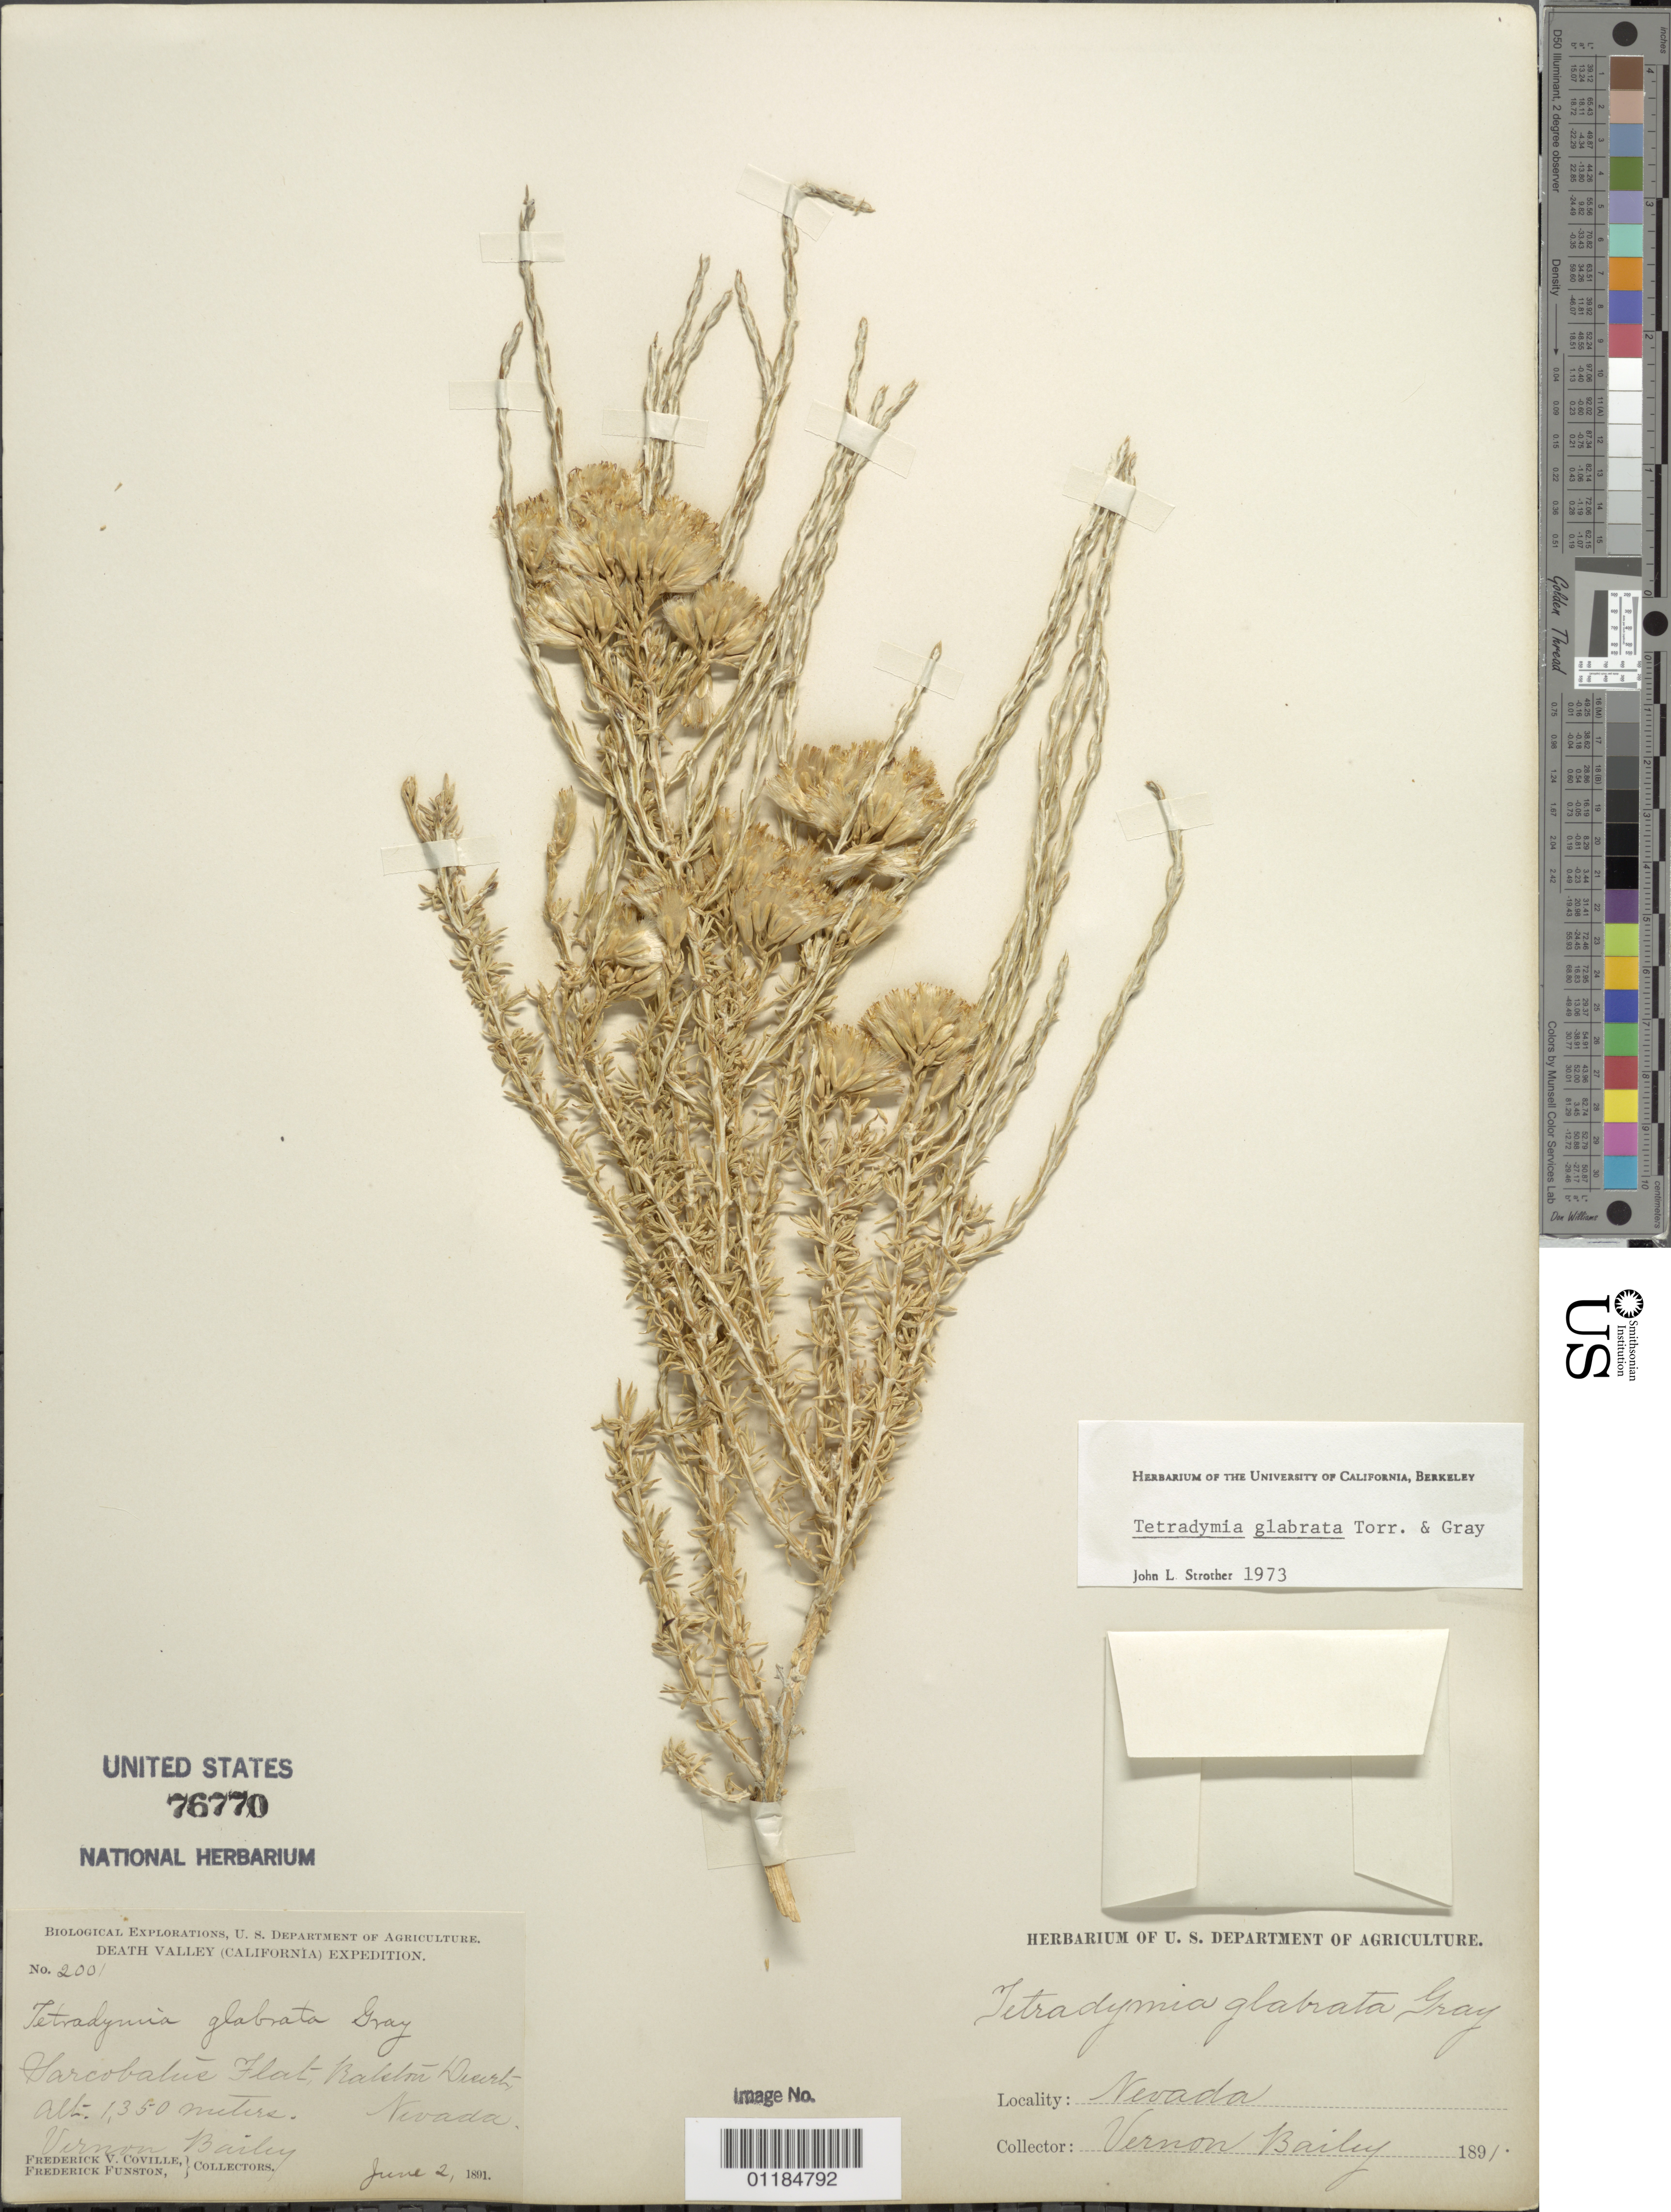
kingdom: Plantae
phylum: Tracheophyta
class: Magnoliopsida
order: Asterales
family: Asteraceae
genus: Tetradymia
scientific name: Tetradymia glabrata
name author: Torr. & A. Gray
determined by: Strother, J. L., (UC), University of California Berkeley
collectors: V. O. Bailey, F. V. Coville & F. Funston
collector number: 2001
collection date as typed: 02 Jun 1891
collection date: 1891-06-02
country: United States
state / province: Nevada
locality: Sarcobatus Flat, Balston Desert.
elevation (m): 1350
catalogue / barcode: US 76770